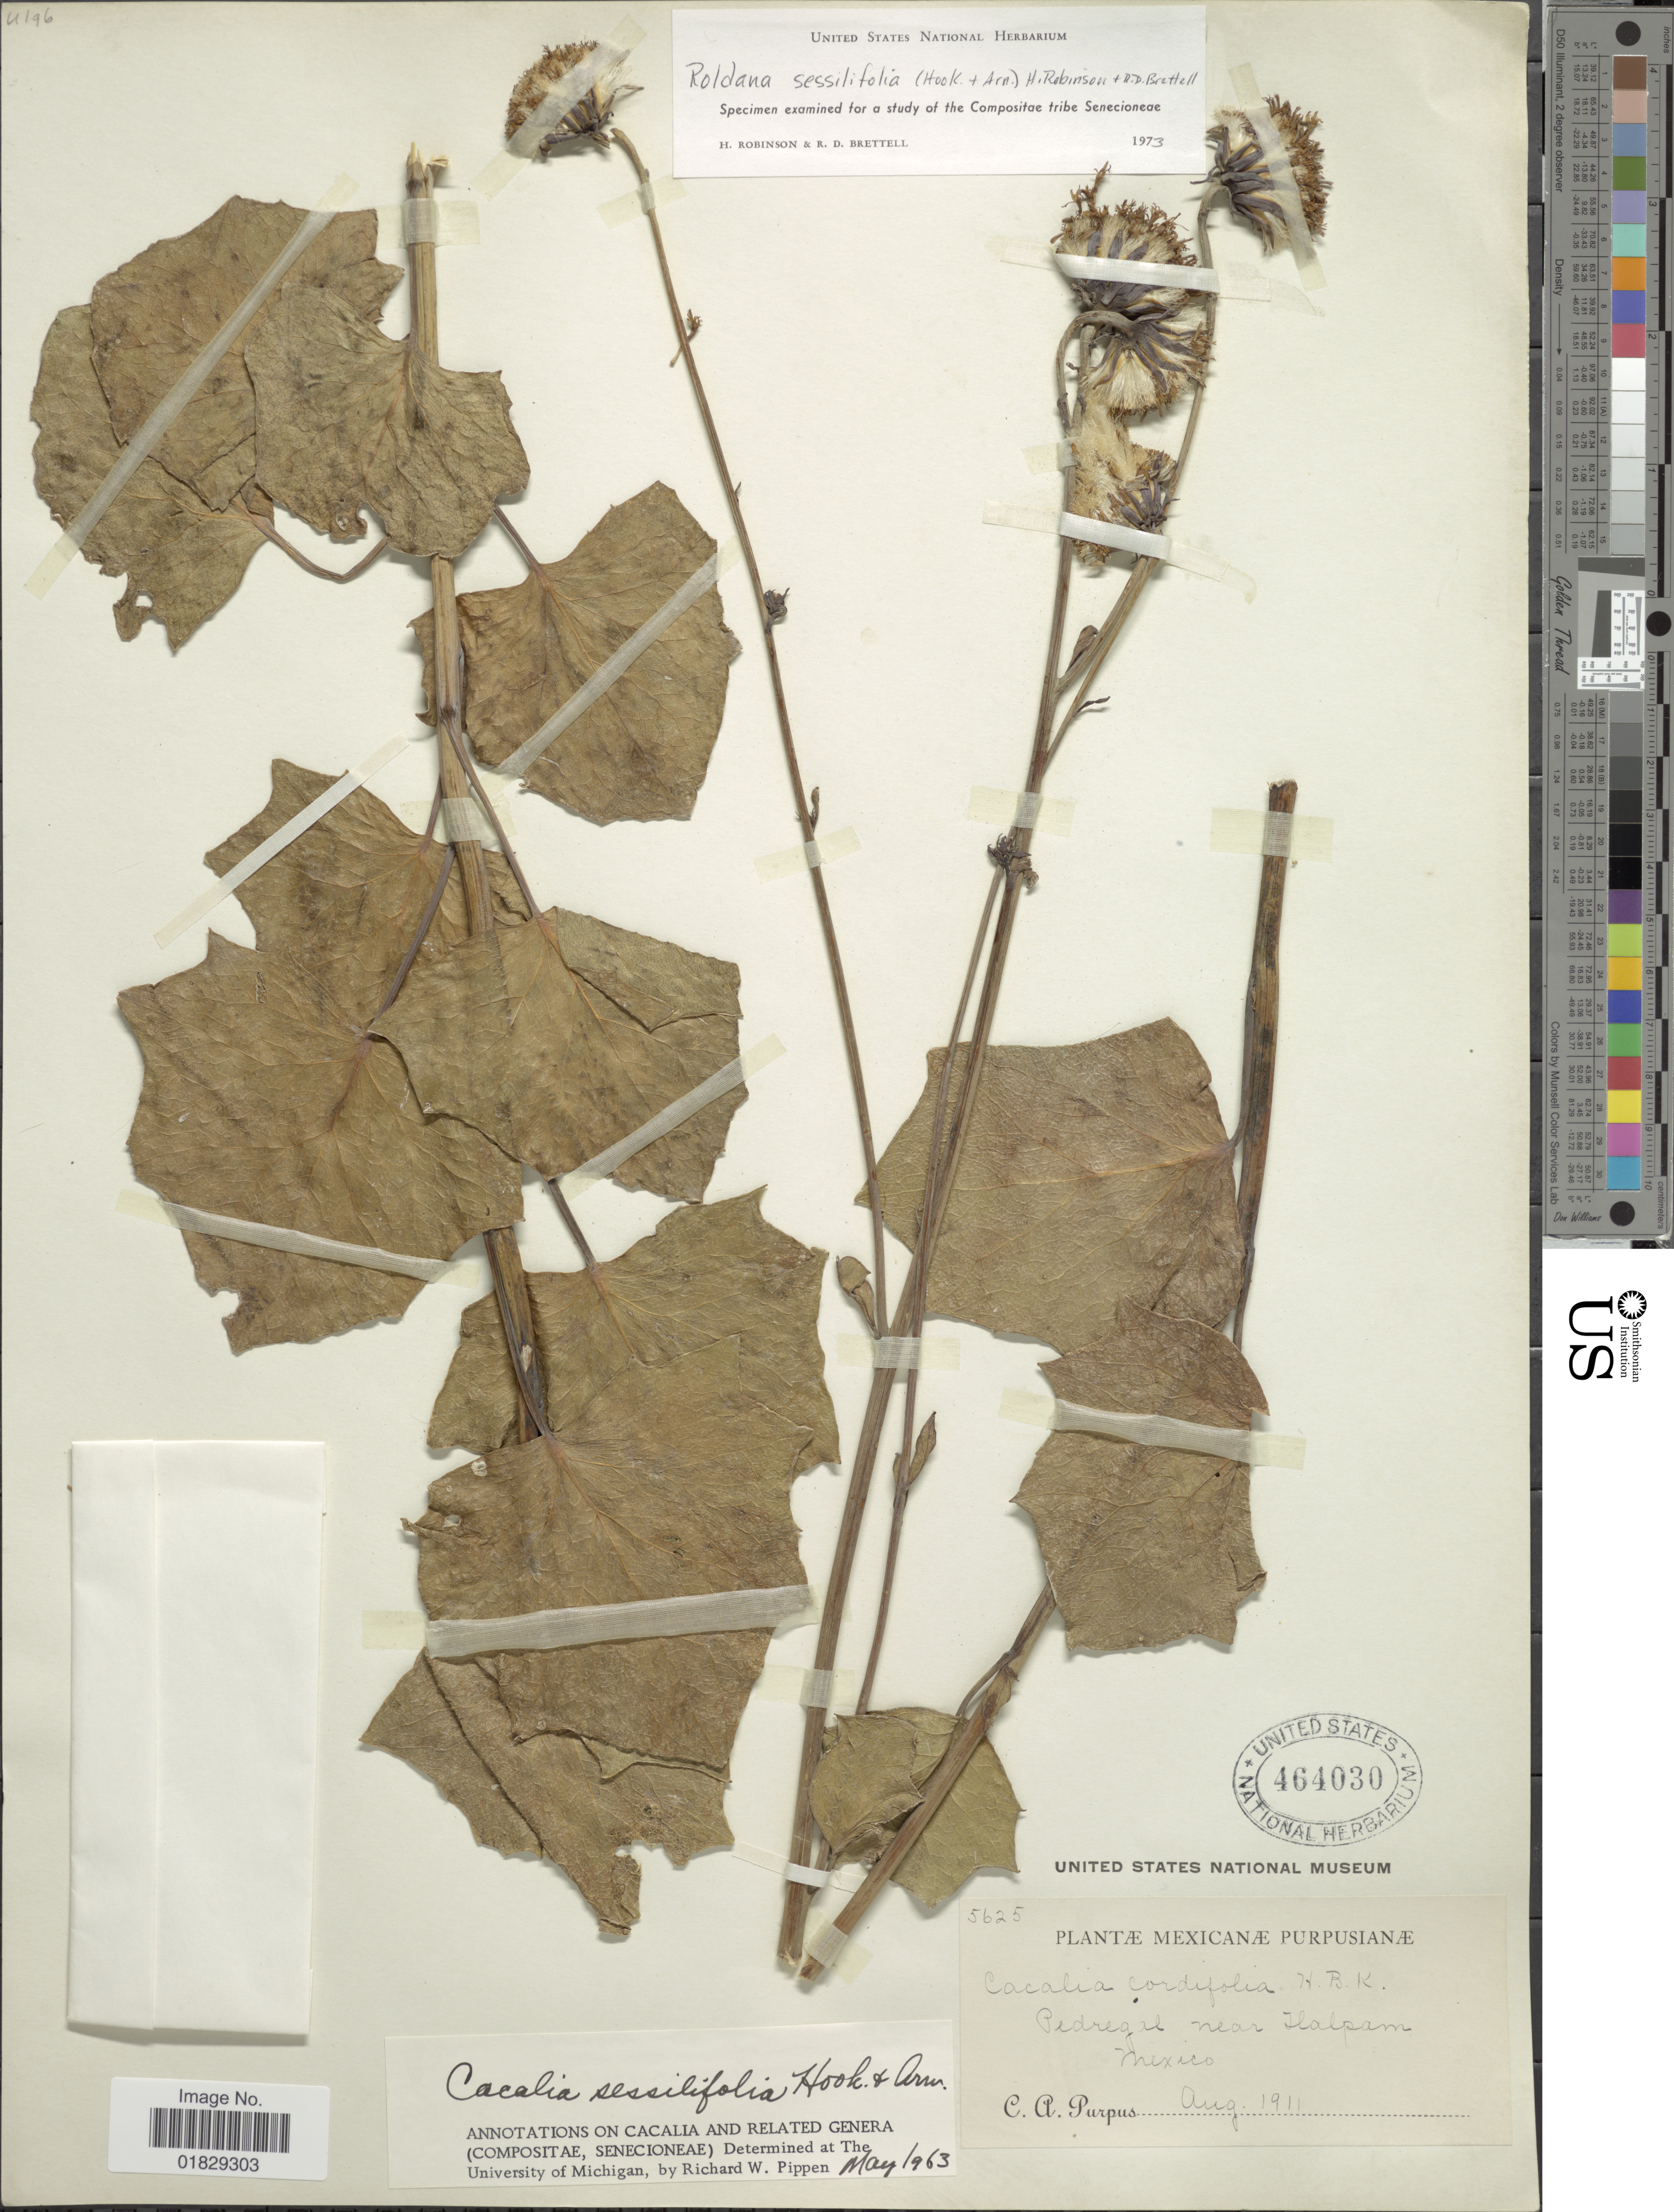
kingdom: Plantae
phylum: Tracheophyta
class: Magnoliopsida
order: Asterales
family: Asteraceae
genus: Roldana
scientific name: Roldana sessilifolia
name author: (Hook.) H. Rob. & Brettell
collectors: C. A. Purpus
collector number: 5625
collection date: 1911-08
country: Mexico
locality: Pedregal near Ilalpam, Mexico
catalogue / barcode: US 464030